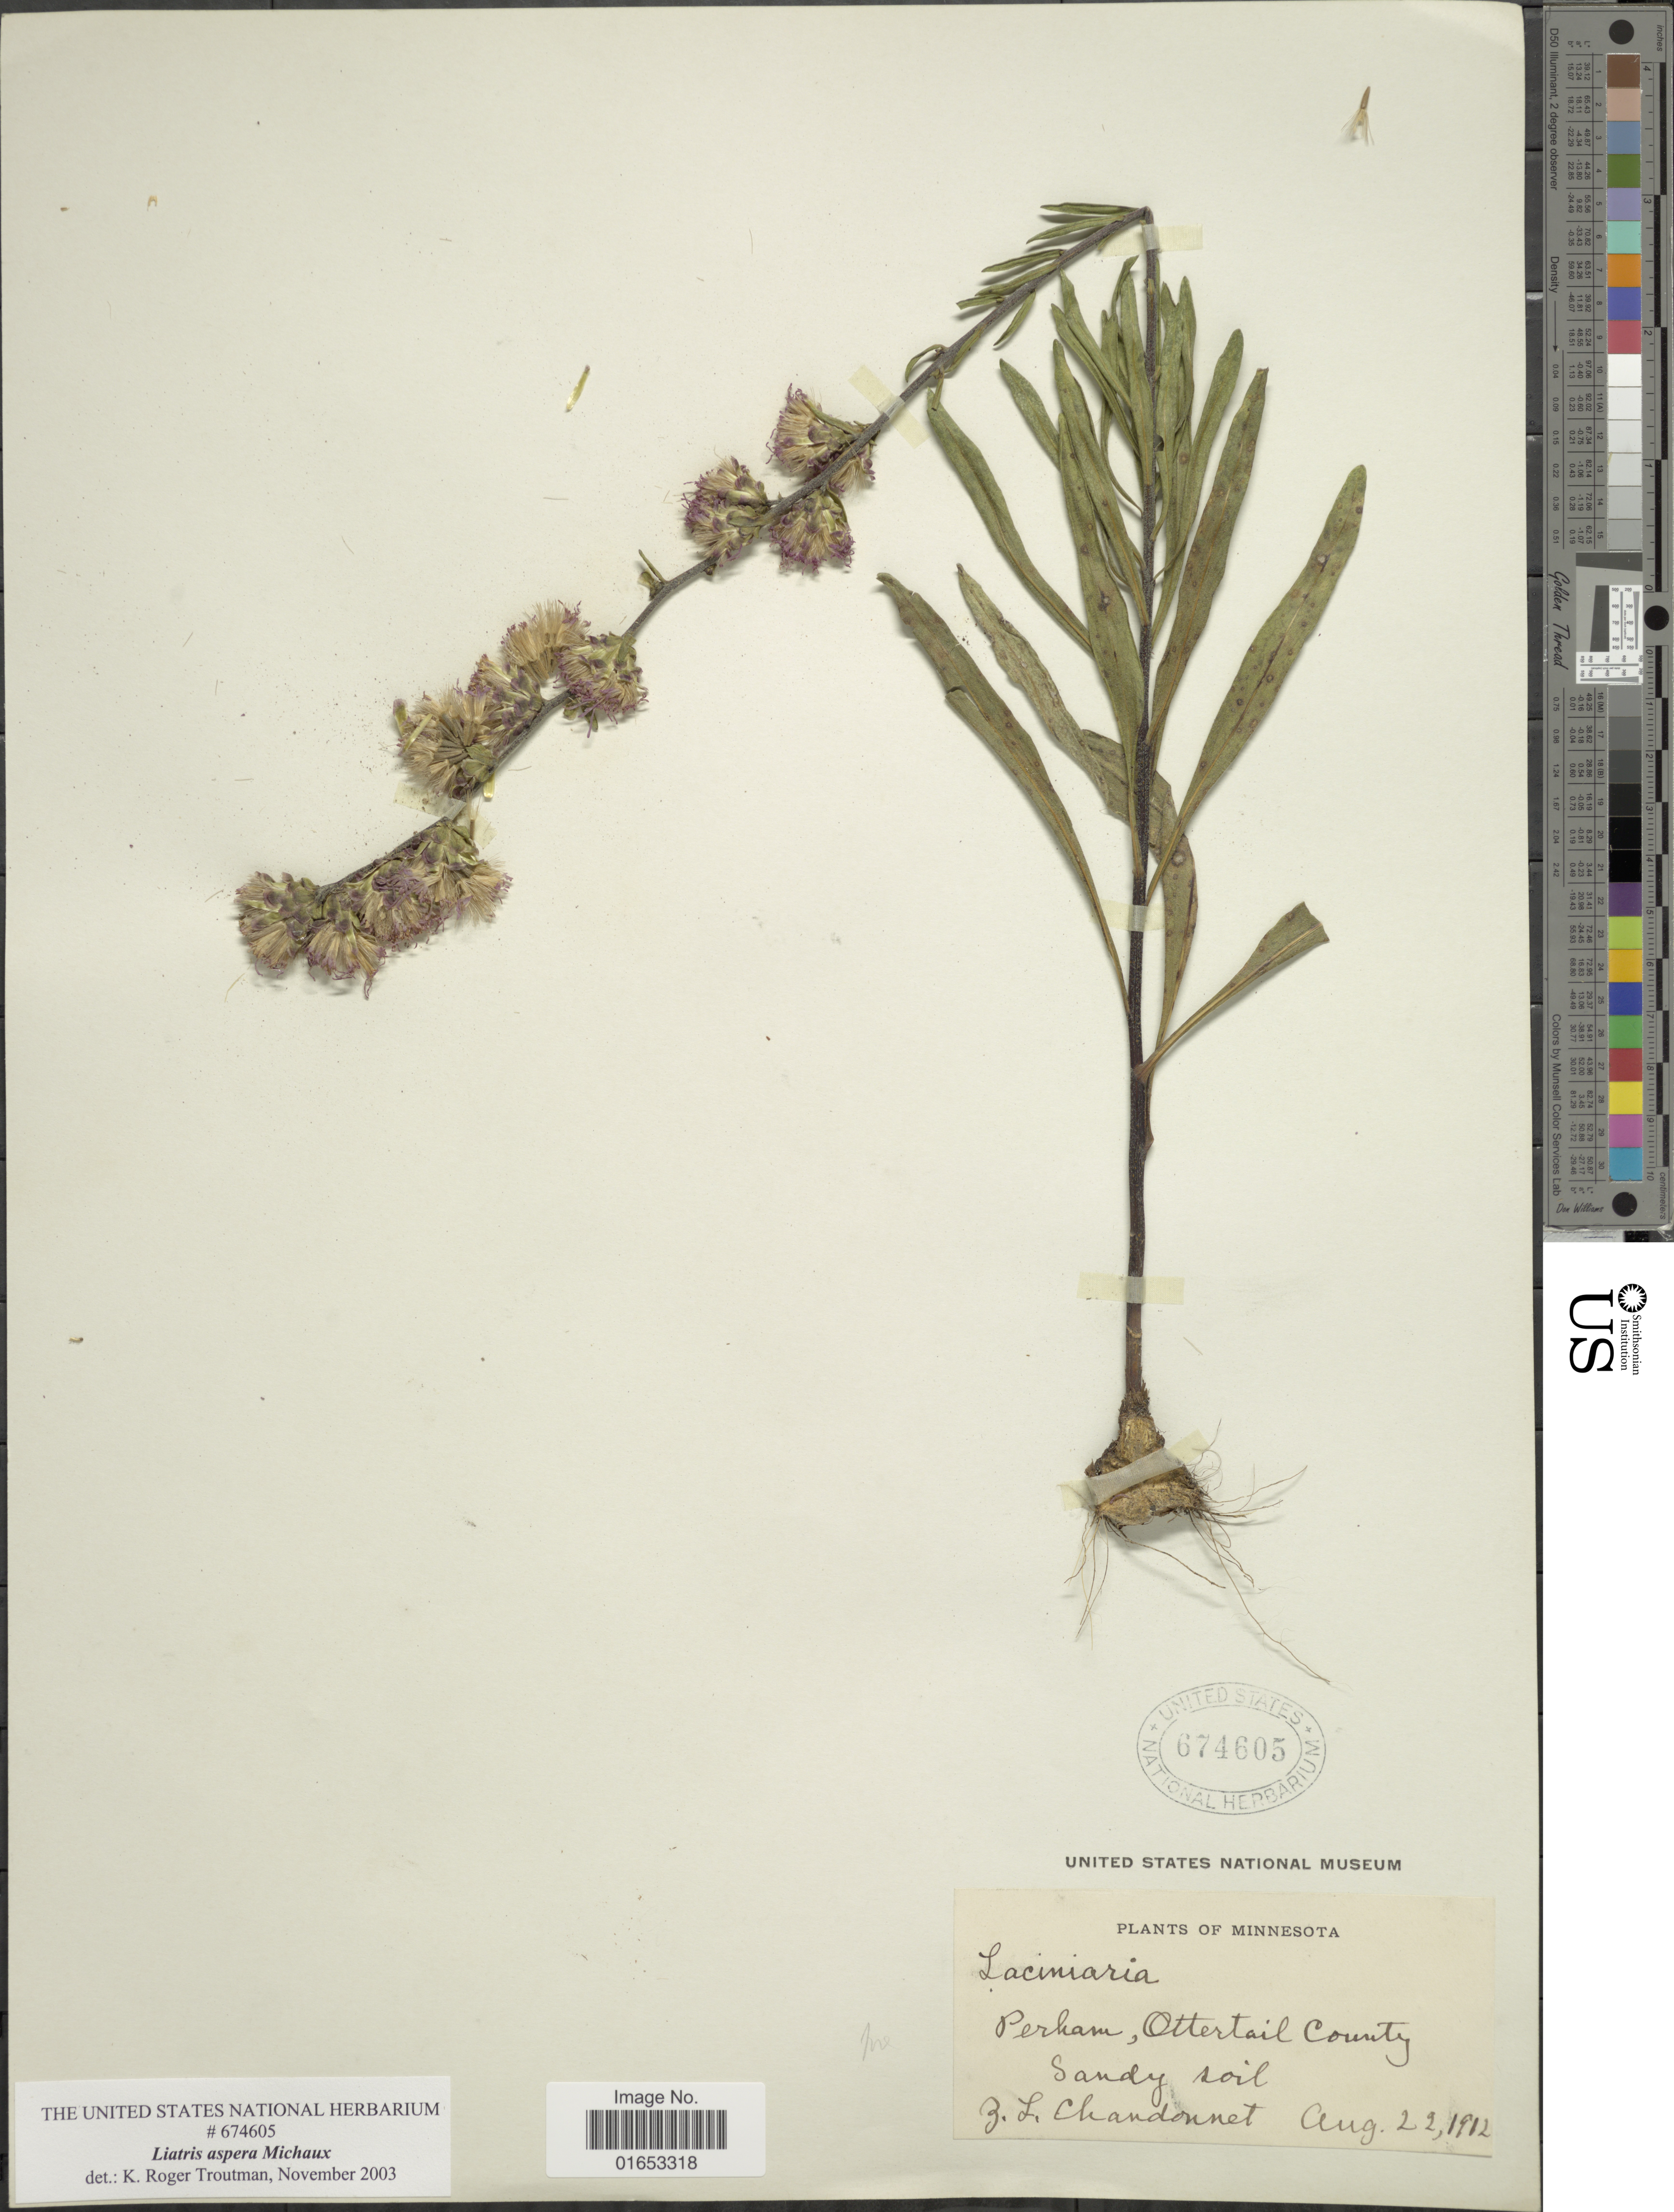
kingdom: Plantae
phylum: Tracheophyta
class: Magnoliopsida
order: Asterales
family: Asteraceae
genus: Liatris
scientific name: Liatris aspera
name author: Michx.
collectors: Z. Chandonnet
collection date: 1912-08-22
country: United States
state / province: Minnesota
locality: Perham, Otter tail County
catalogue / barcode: US 674605